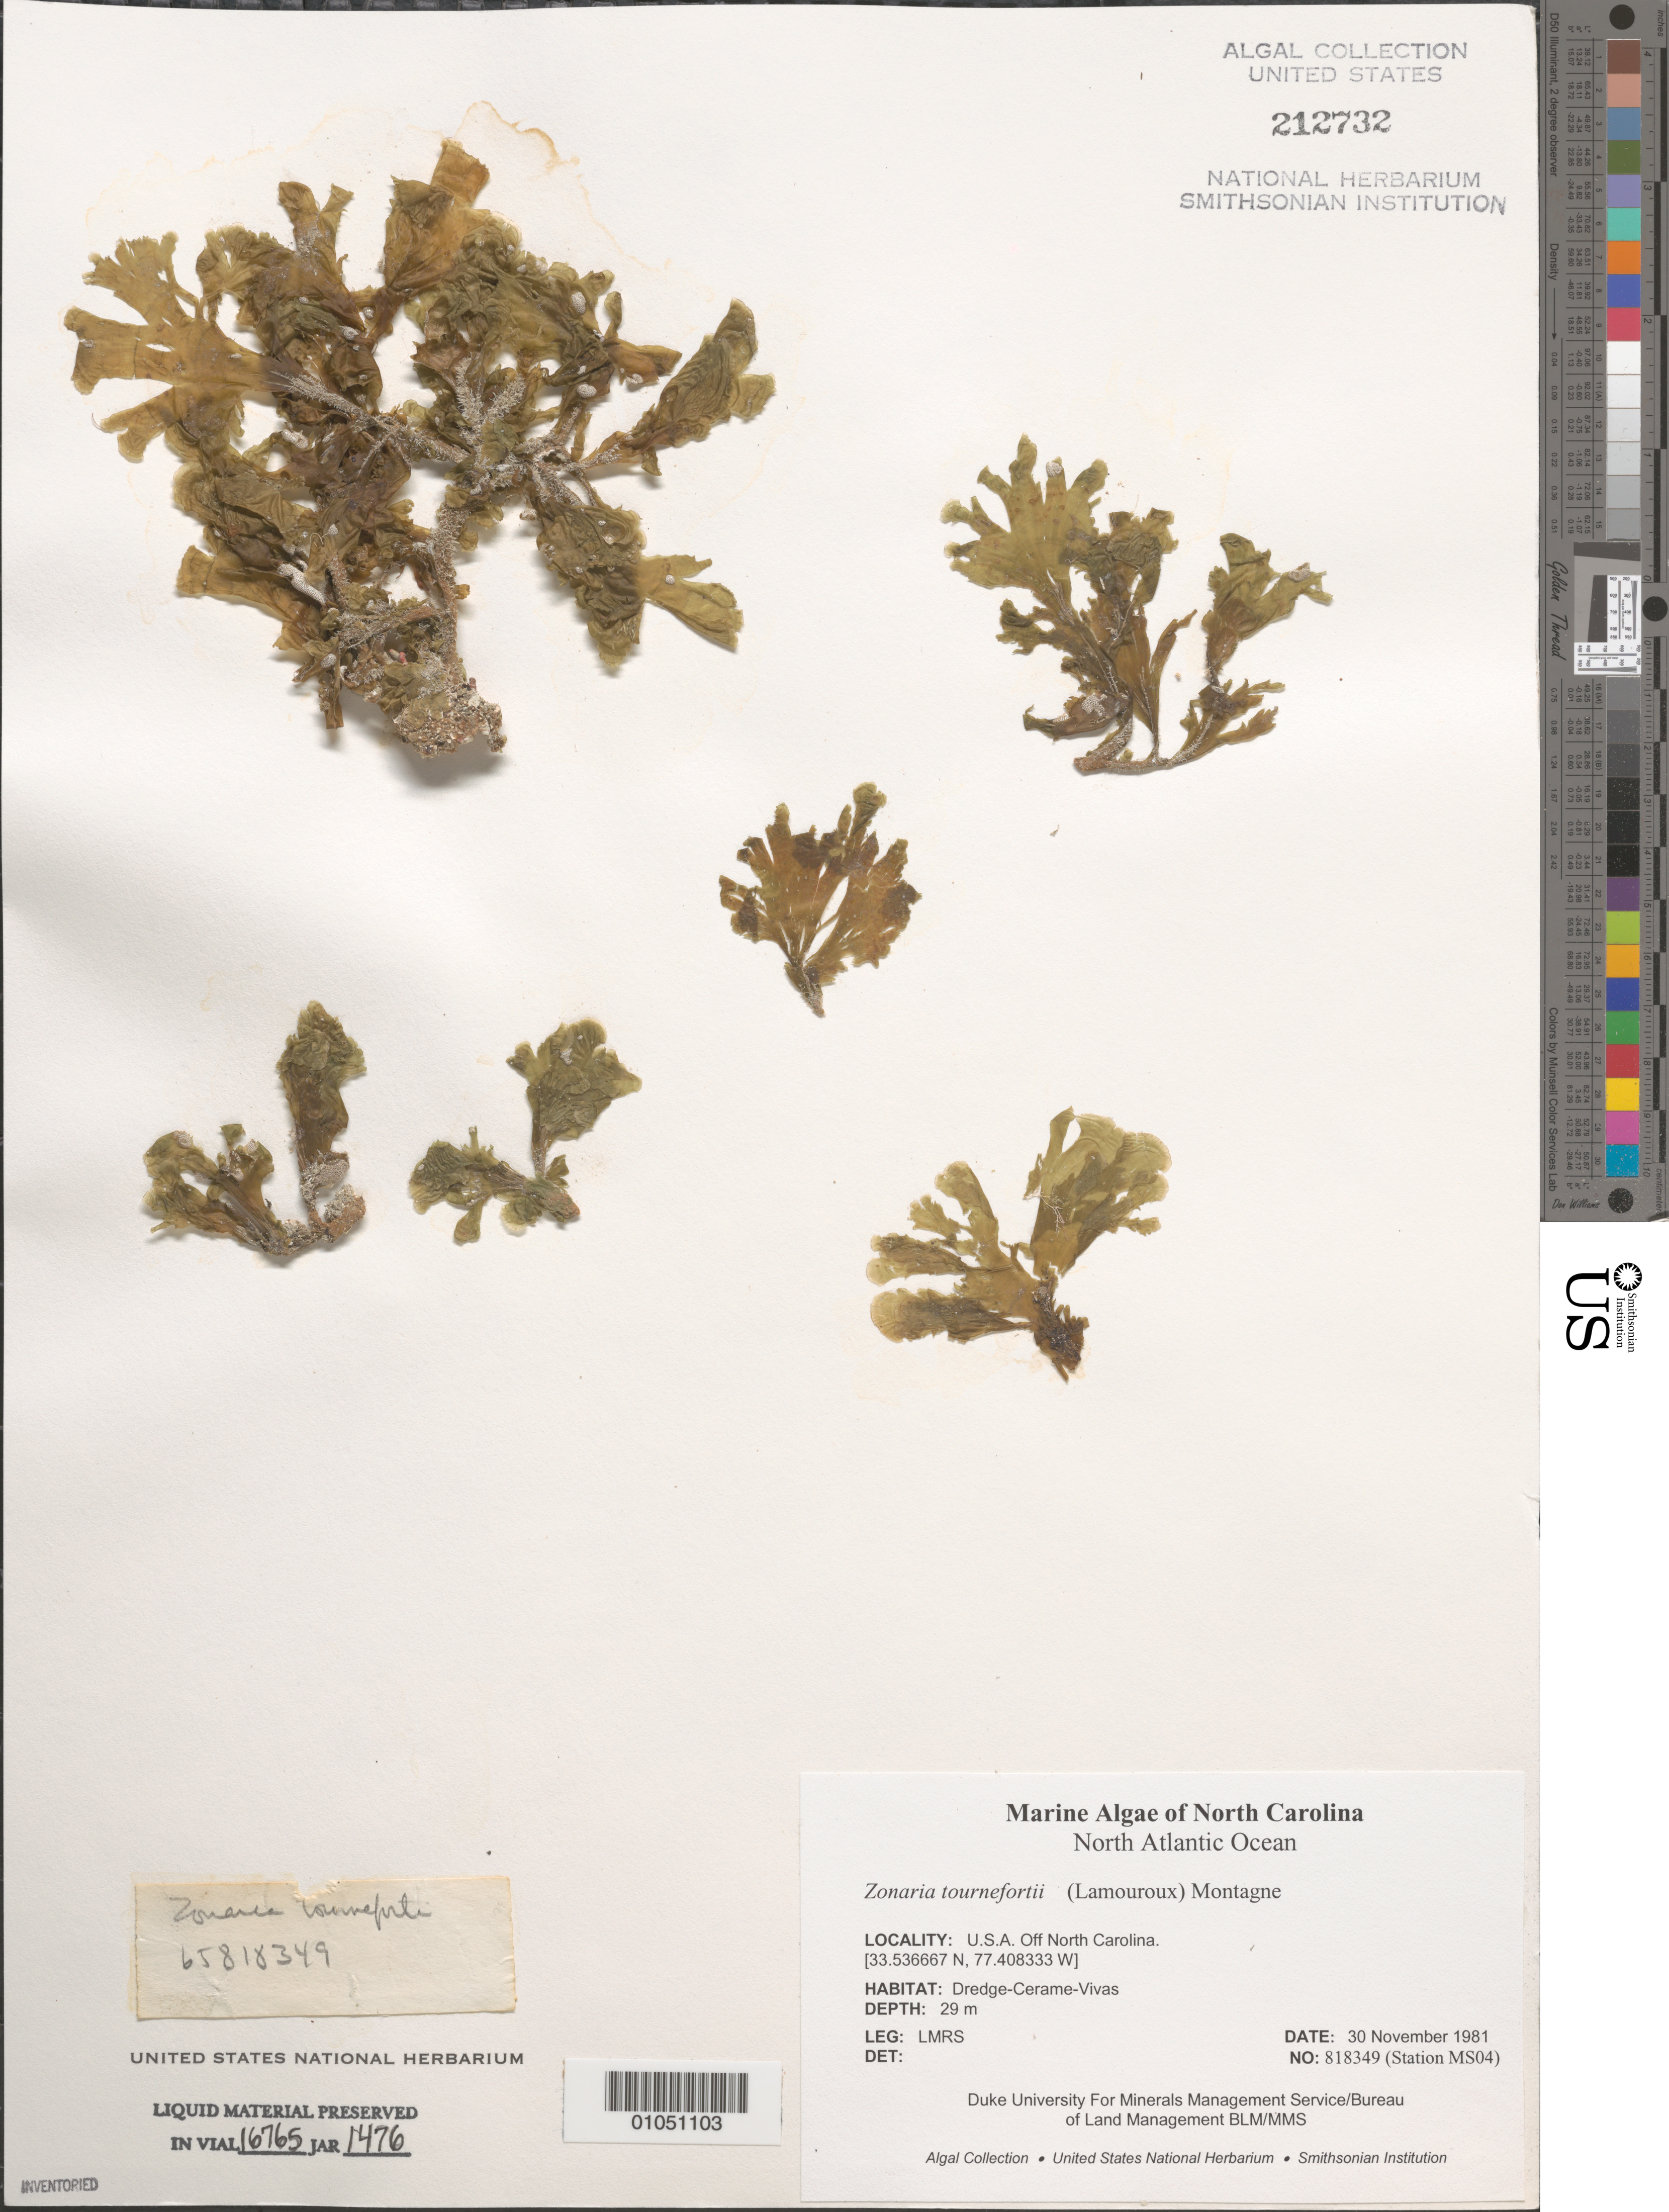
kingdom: Chromista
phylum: Ochrophyta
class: Phaeophyceae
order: Dictyotales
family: Dictyotaceae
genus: Zonaria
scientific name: Zonaria tournefortii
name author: (J.V.Lamouroux) Mont.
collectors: LMRS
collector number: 818349 (Station MS04)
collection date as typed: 30 Nov 1981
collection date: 1981-11-30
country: United States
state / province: North Carolina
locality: North Atlantic Ocean off North Carolina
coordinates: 33.536667 N, 77.408333 W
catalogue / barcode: US 212732